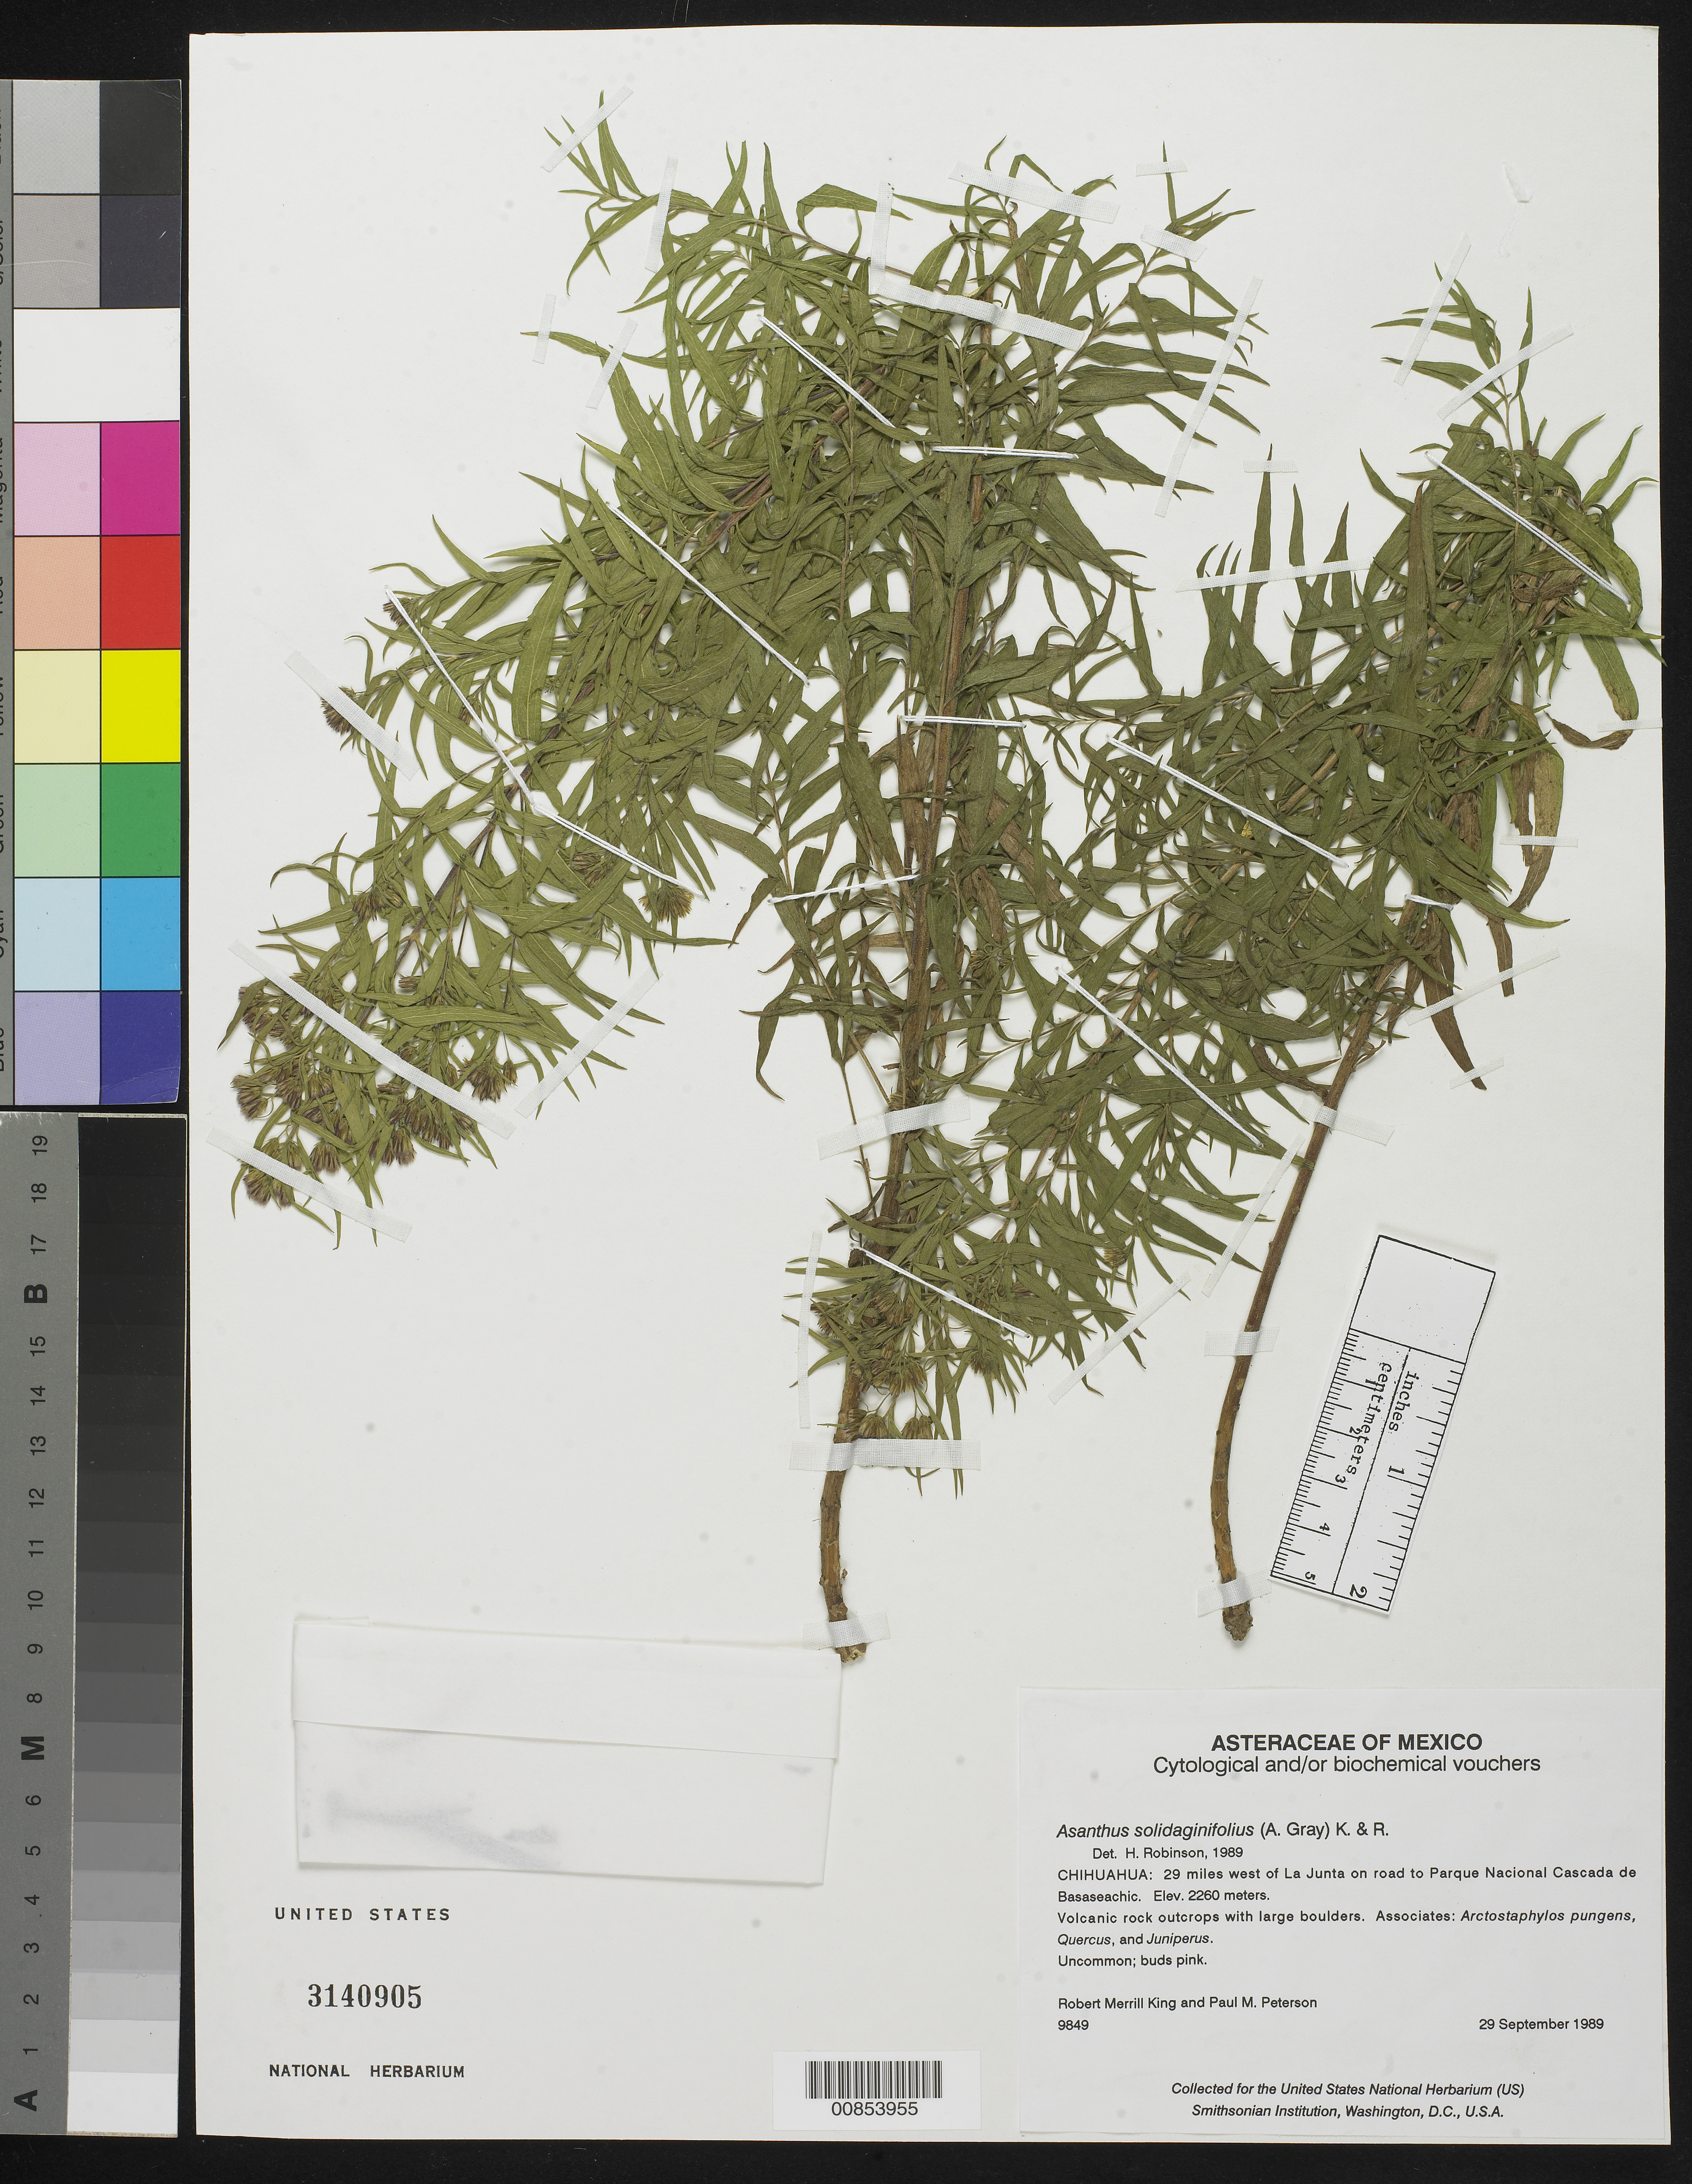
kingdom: Plantae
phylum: Tracheophyta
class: Magnoliopsida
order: Asterales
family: Asteraceae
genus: Asanthus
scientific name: Asanthus solidaginifolius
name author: (A. Gray) R.M. King & H. Rob.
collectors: R. M. King & P. M. Peterson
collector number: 9849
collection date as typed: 29 Sep 1989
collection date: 1989-09-29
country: Mexico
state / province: Chihuahua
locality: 29 miles west of La Junta on road to Parque Nacional Cascada de Basaseachic.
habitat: Volcanic rock outcrops with large boulders. Associates: Arctostaphylos pungens, Quercus, and Juniperus.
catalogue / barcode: US 3140905